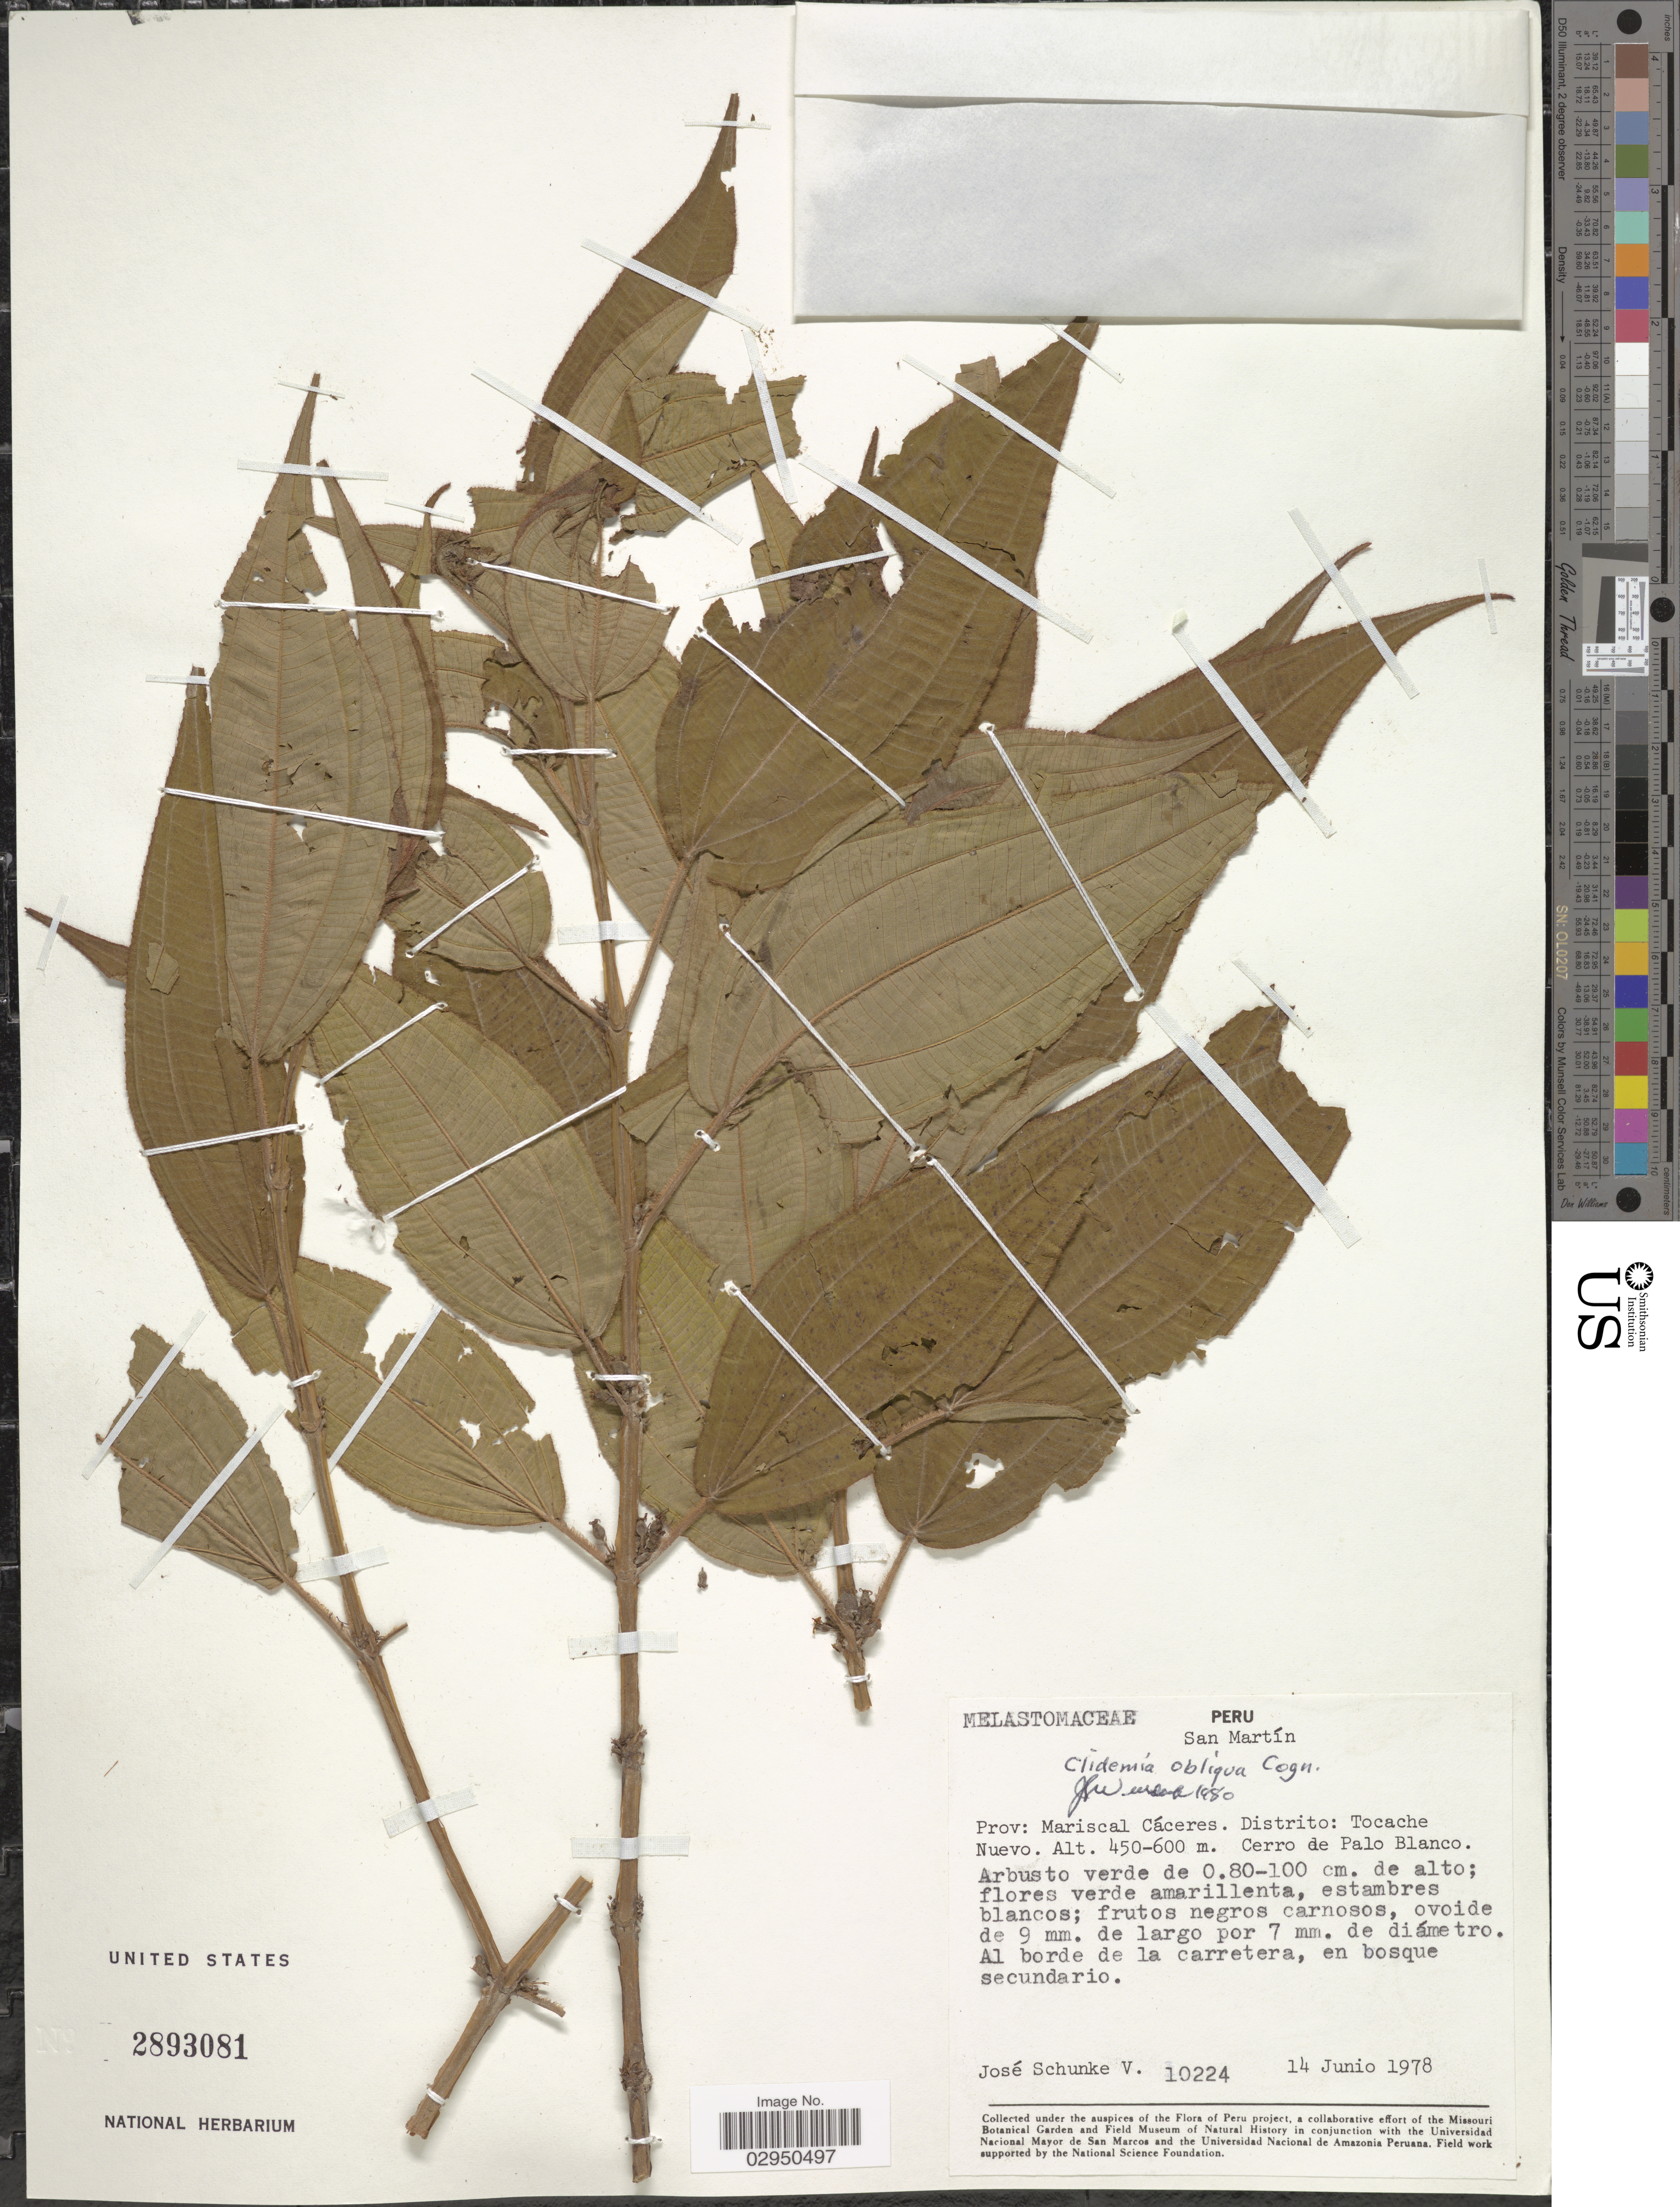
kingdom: Plantae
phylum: Tracheophyta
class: Magnoliopsida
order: Myrtales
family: Melastomataceae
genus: Clidemia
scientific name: Clidemia obliqua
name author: Cogn.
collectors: J. Schunke Vigo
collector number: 10224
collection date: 1978-06-14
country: Peru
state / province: San Martín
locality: Prov: Mariscal Cáceres. Distrito: Tocache Nuevo. Cerro de Palo Blanco.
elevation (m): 450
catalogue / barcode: US 2893081